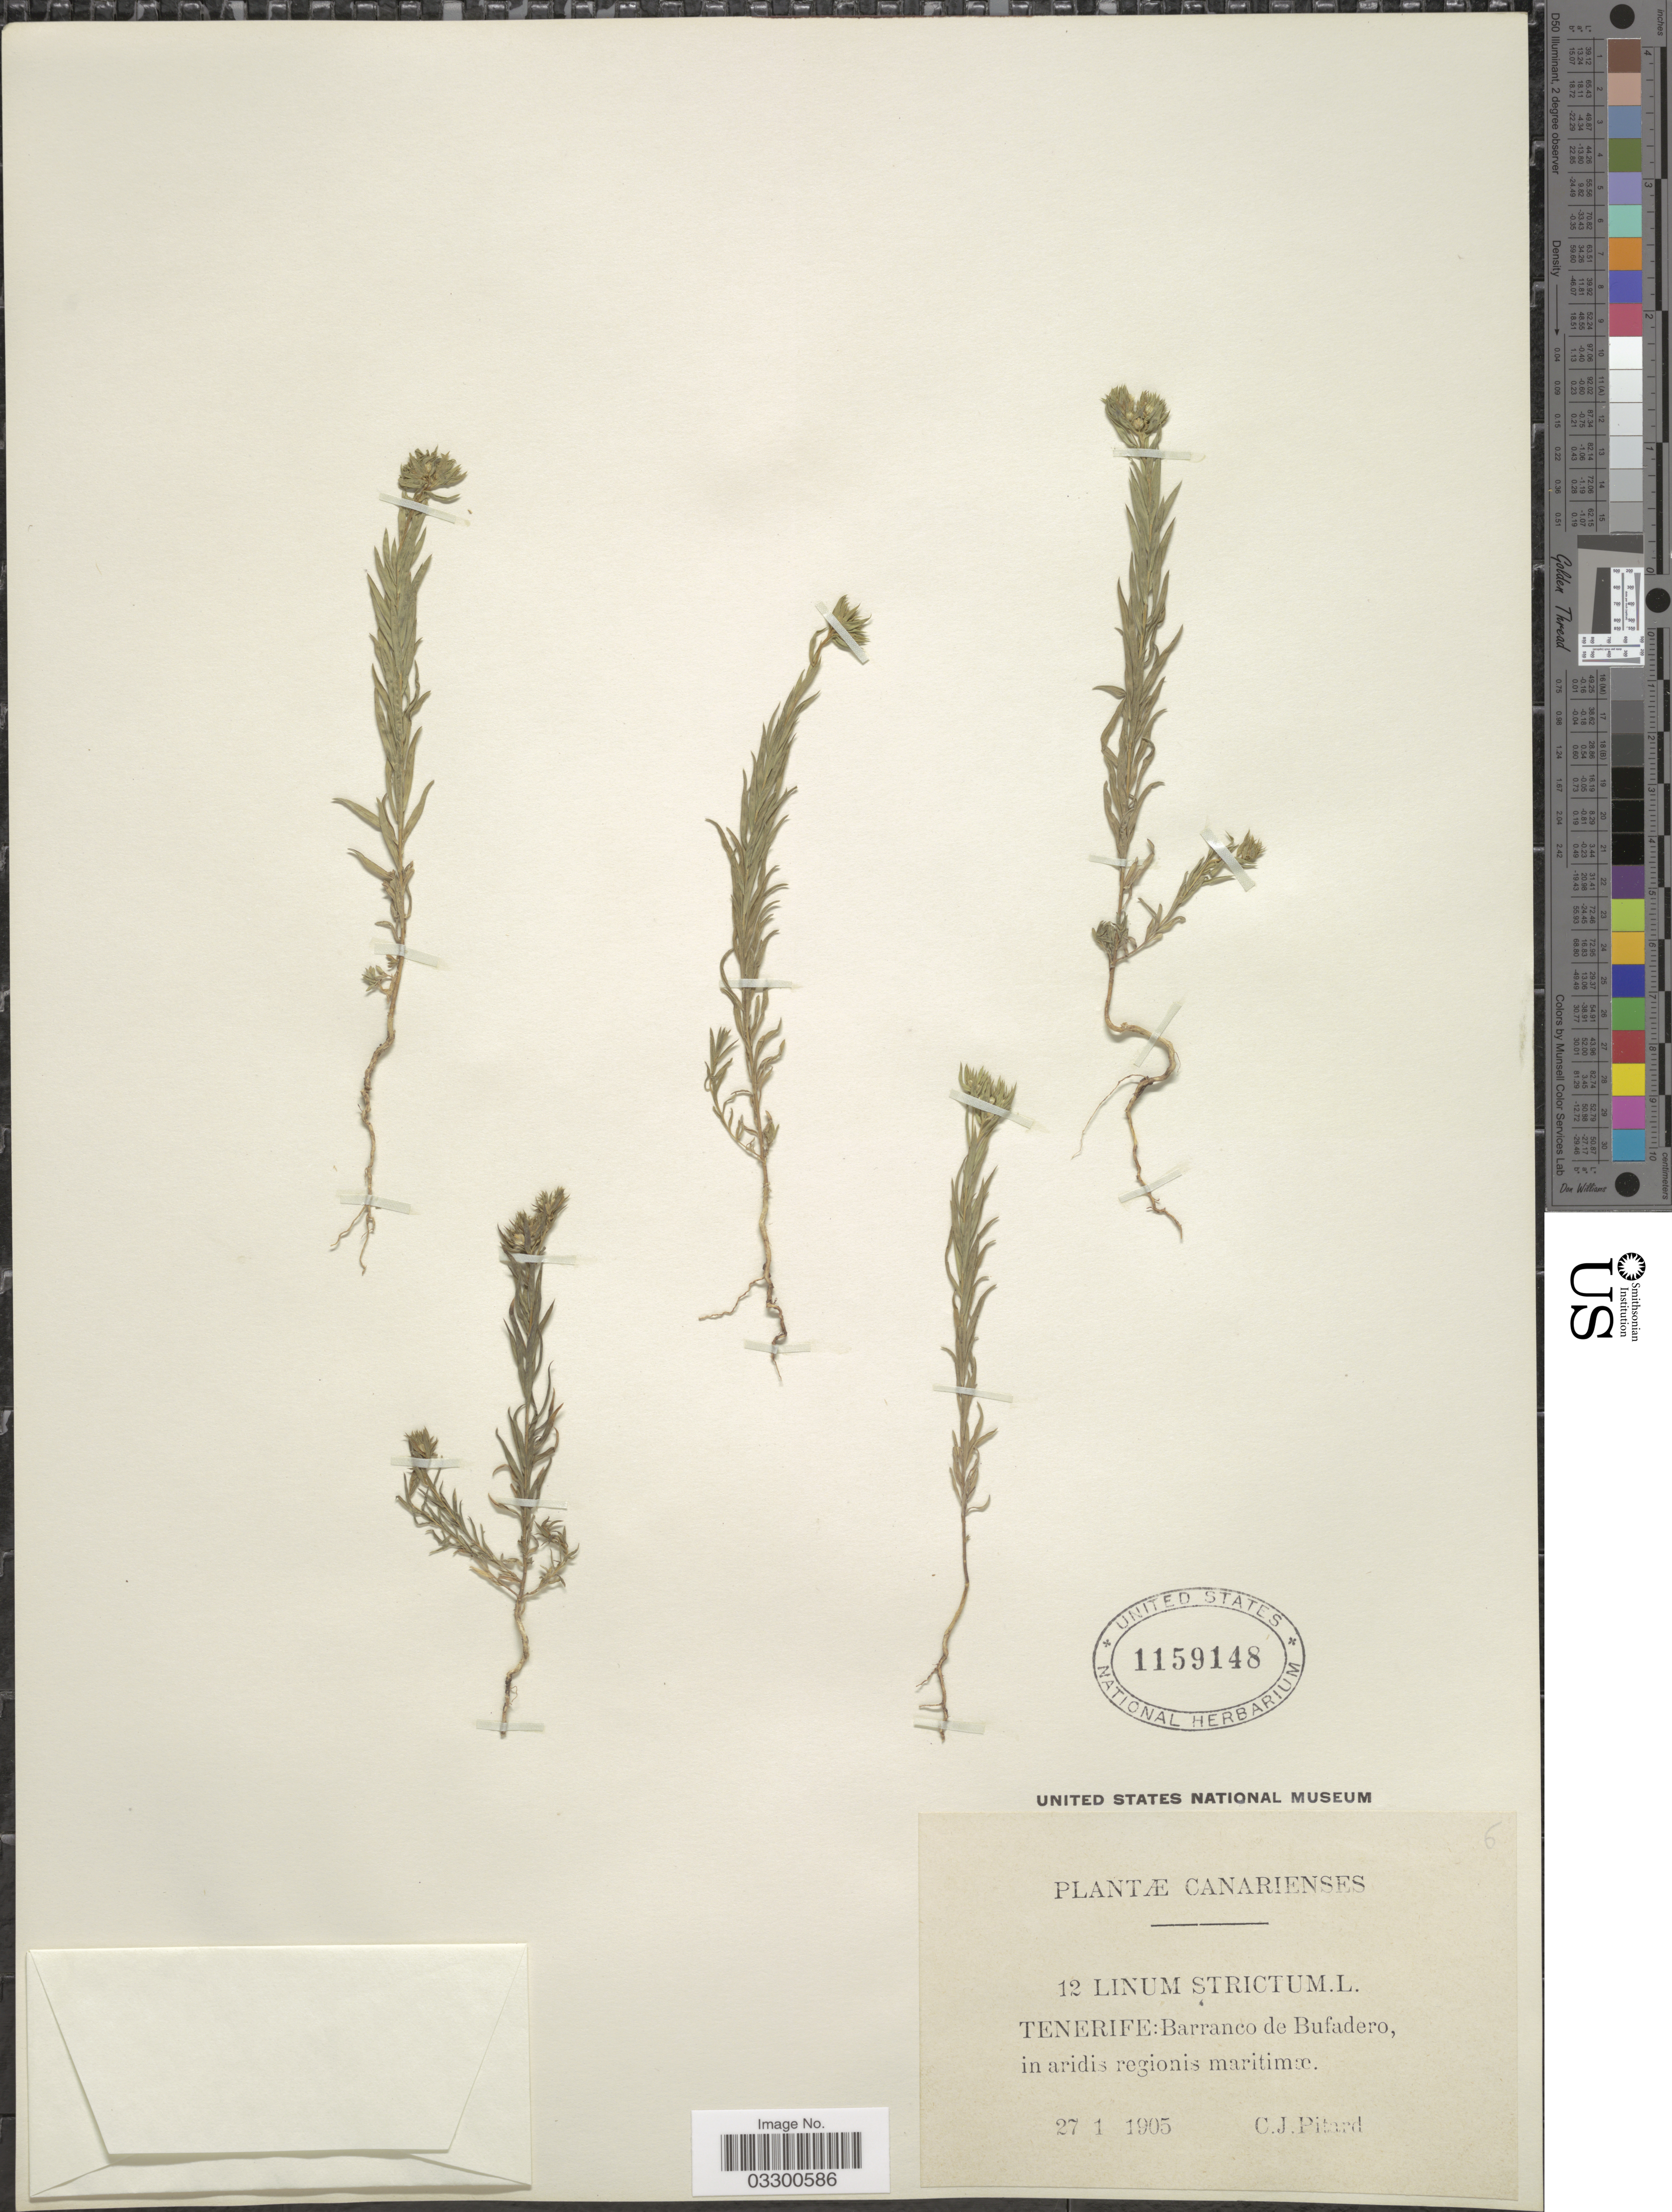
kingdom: Plantae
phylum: Tracheophyta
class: Magnoliopsida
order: Malpighiales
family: Linaceae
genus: Linum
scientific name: Linum spicatum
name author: Pers.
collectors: C. Pitard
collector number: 12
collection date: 1905-01-27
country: Spain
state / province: Canarias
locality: Canarienses. Tenerife: Barranco de Bufadero.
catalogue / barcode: US 1159148